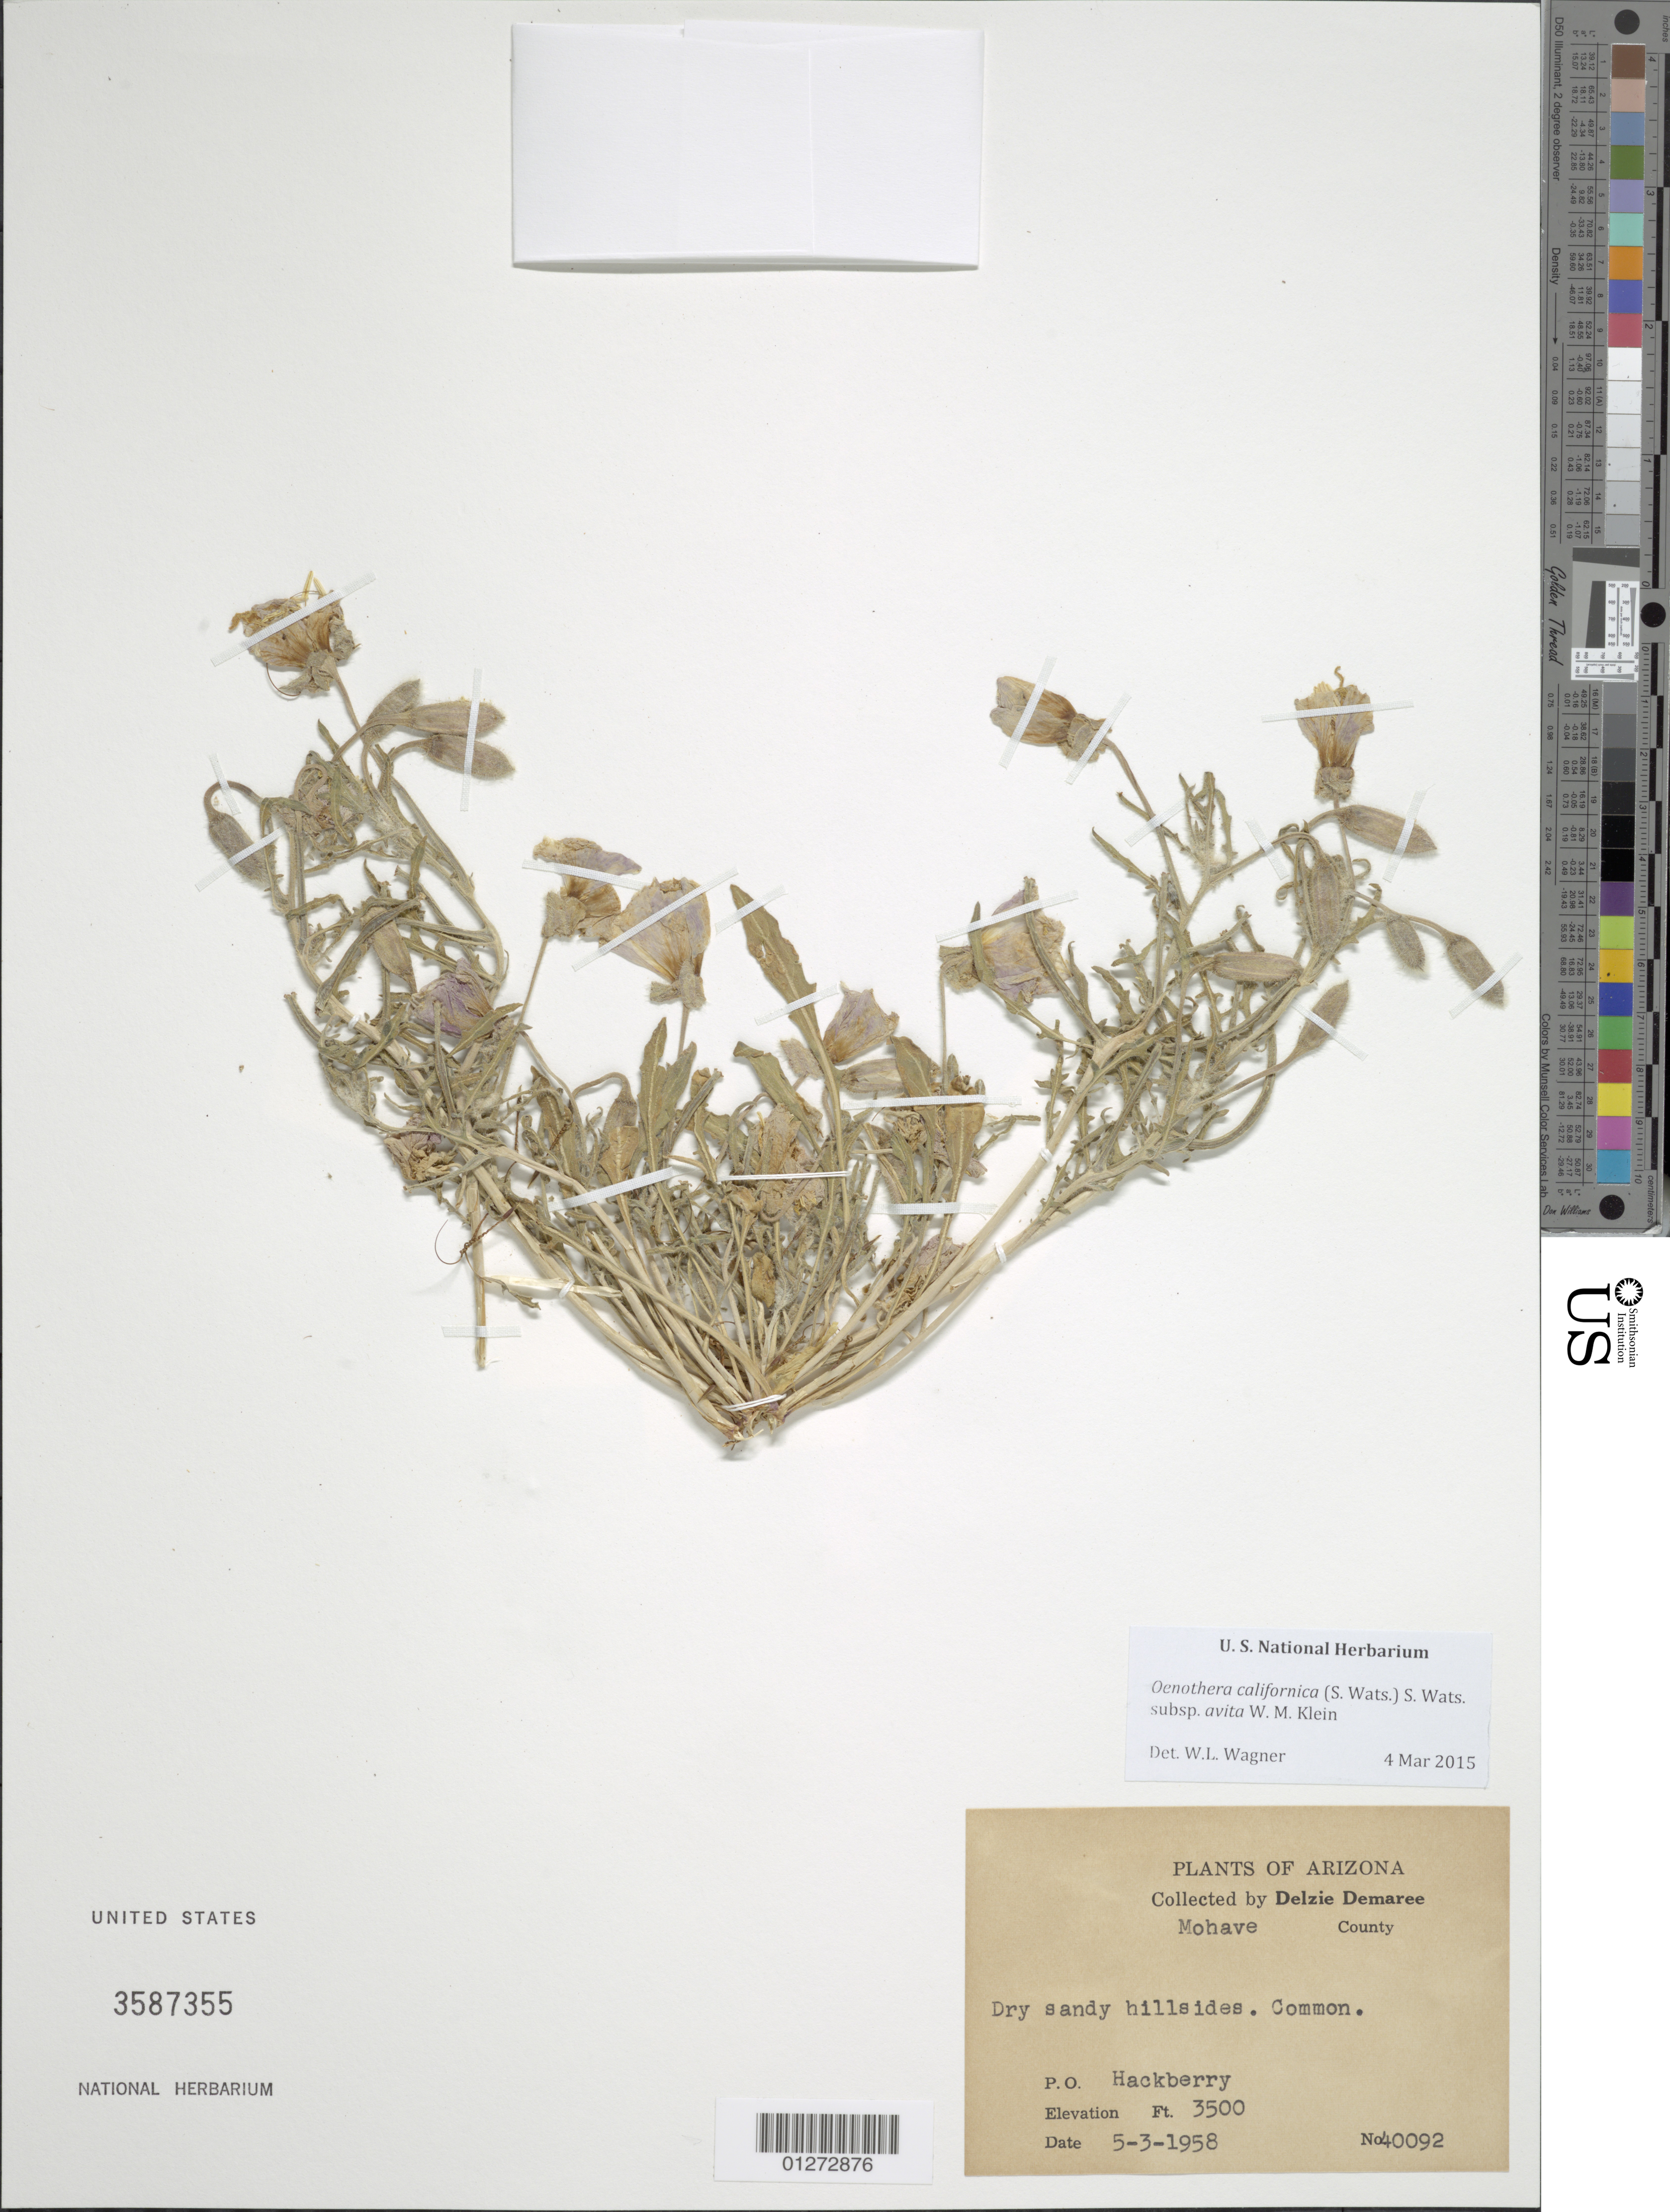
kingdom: Plantae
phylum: Tracheophyta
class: Magnoliopsida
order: Myrtales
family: Onagraceae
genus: Oenothera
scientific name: Oenothera avita subsp. avita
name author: (W.M. Klein) W.M. Klein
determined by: Wagner, W. L., (BOT), Smithsonian Institution - National Museum of Natural History (UNITED STATES)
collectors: D. Demaree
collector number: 40092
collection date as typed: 5-3-1958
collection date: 1958-05-03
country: United States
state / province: Arizona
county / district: Mohave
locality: Hackberry.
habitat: Dry sandy hillsides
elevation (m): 1067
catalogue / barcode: US 3587355